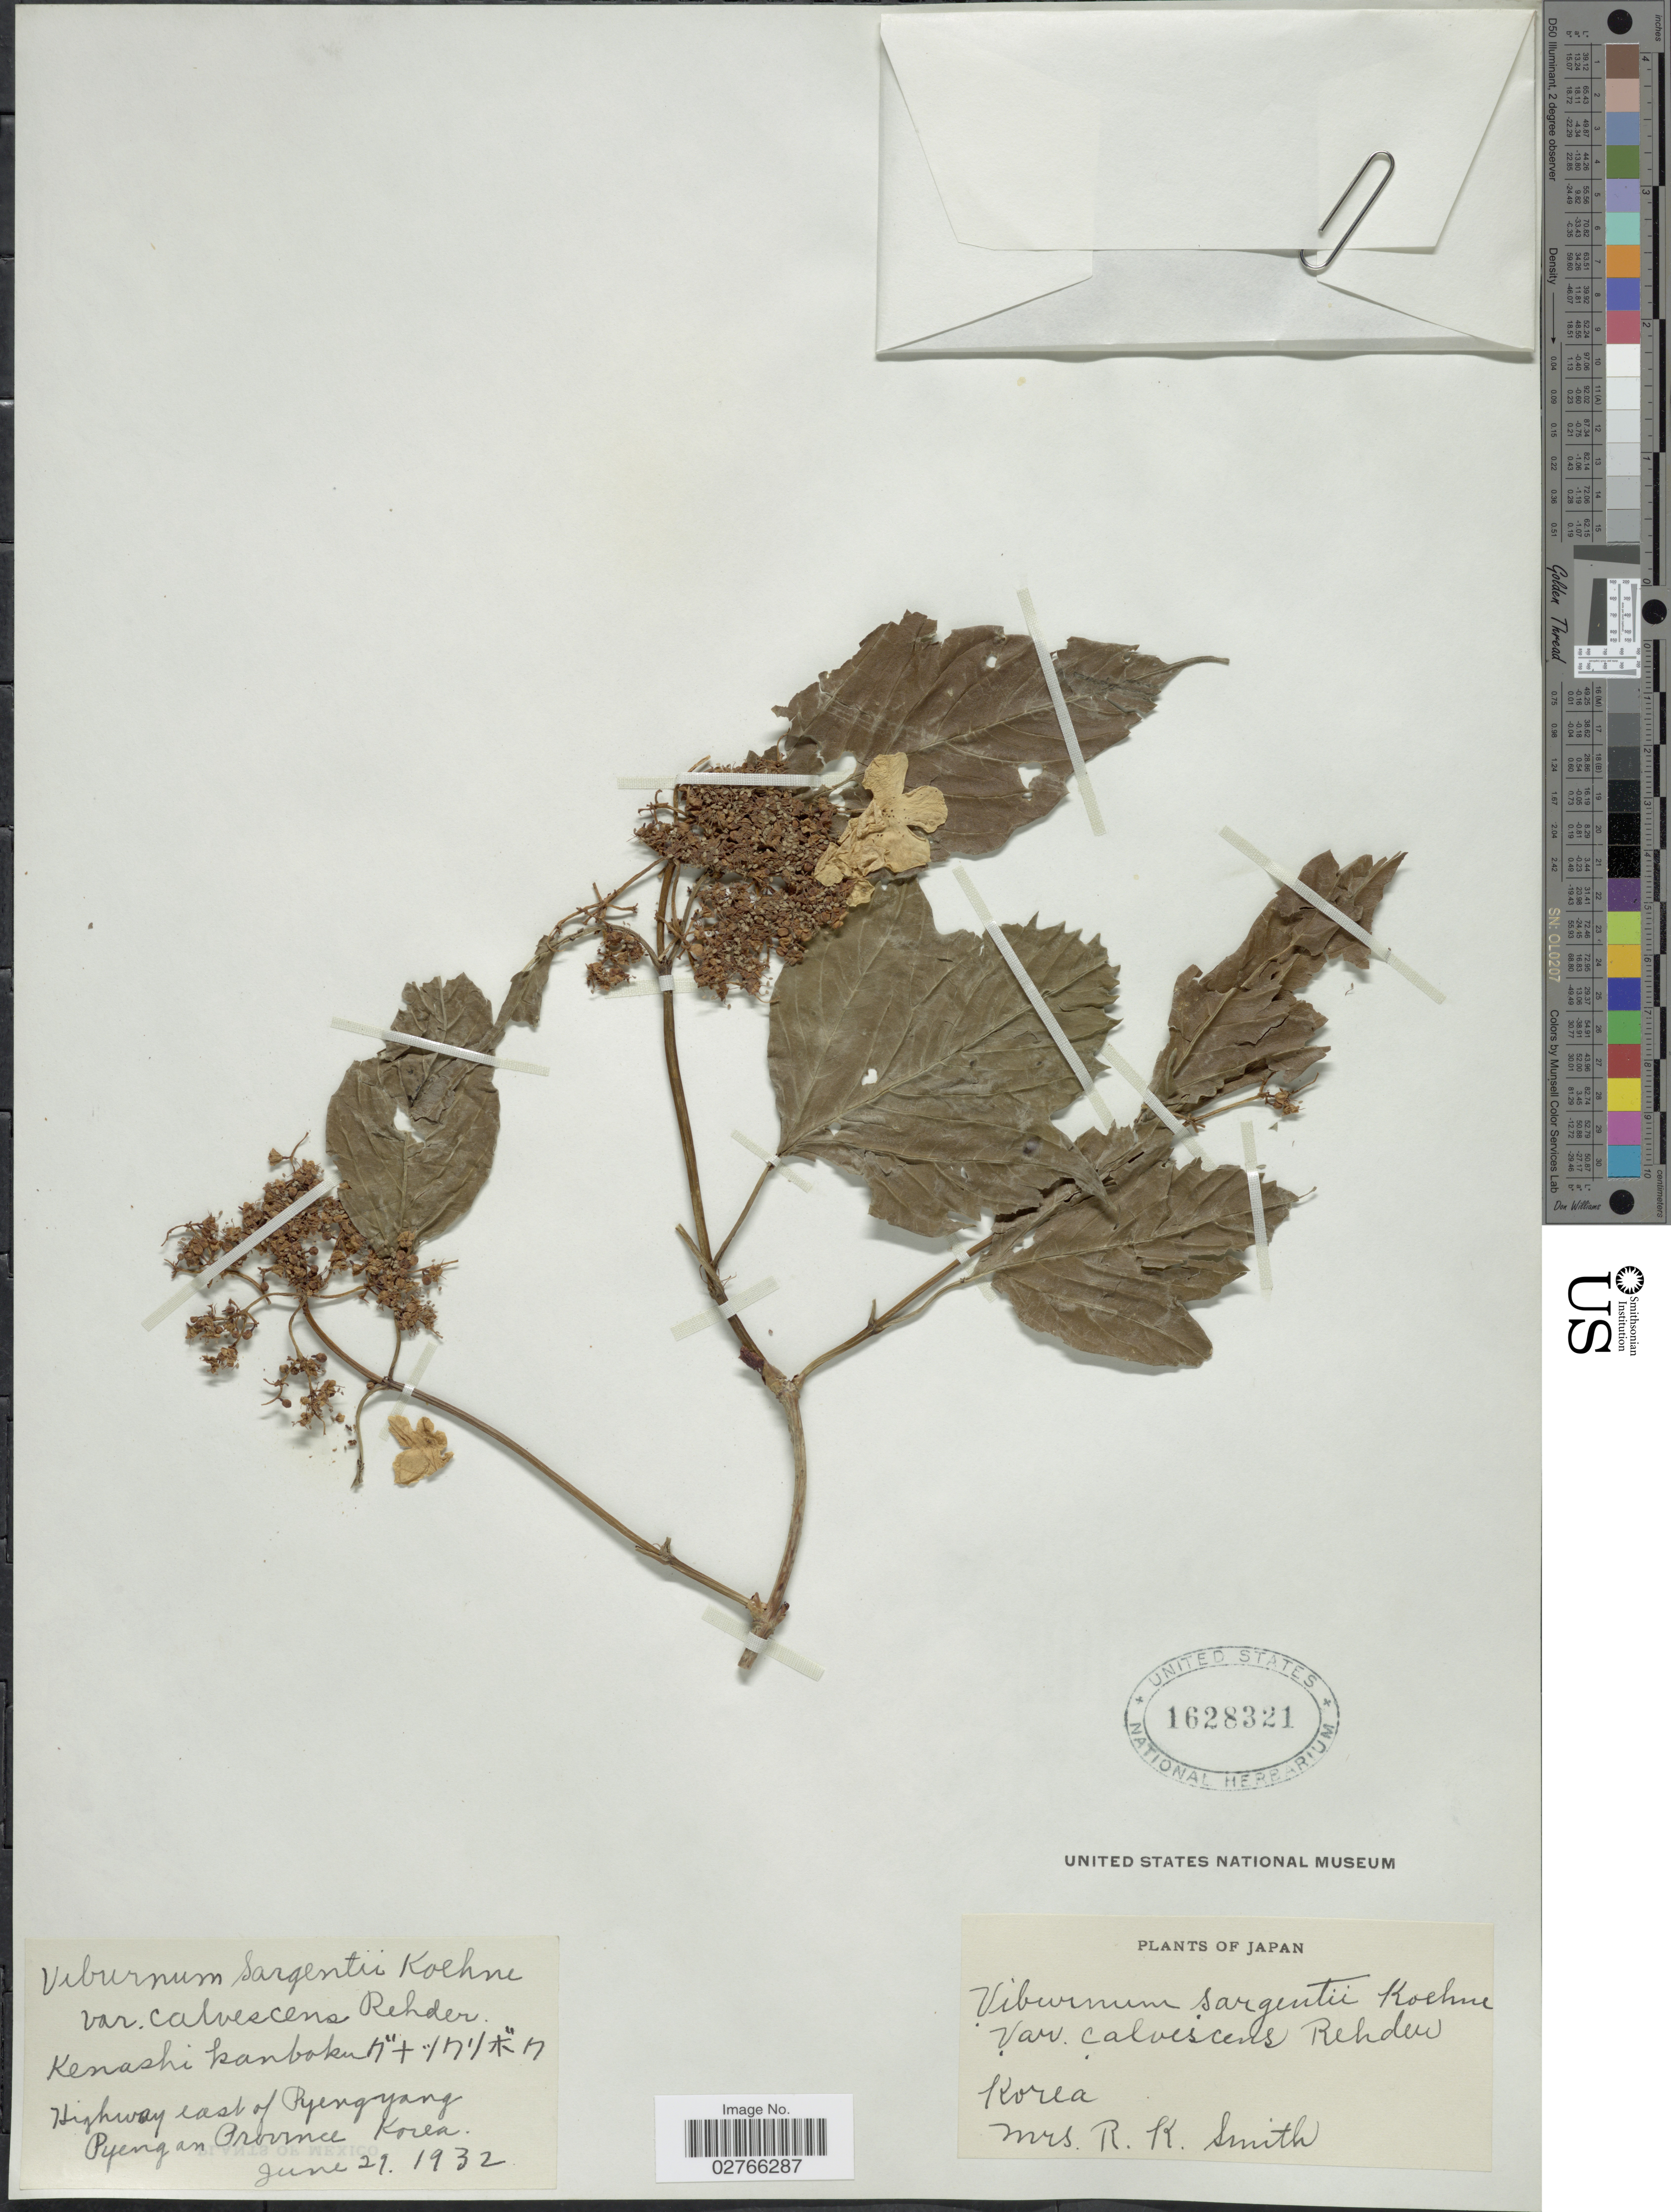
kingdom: Plantae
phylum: Tracheophyta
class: Magnoliopsida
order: Dipsacales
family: Viburnaceae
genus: Viburnum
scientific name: Viburnum opulus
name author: L.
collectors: Mrs. R. K. Smith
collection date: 1932-06-21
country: North Korea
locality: Highway east of Pyenyang, Pyengan Province Korea.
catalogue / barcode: US 1628321